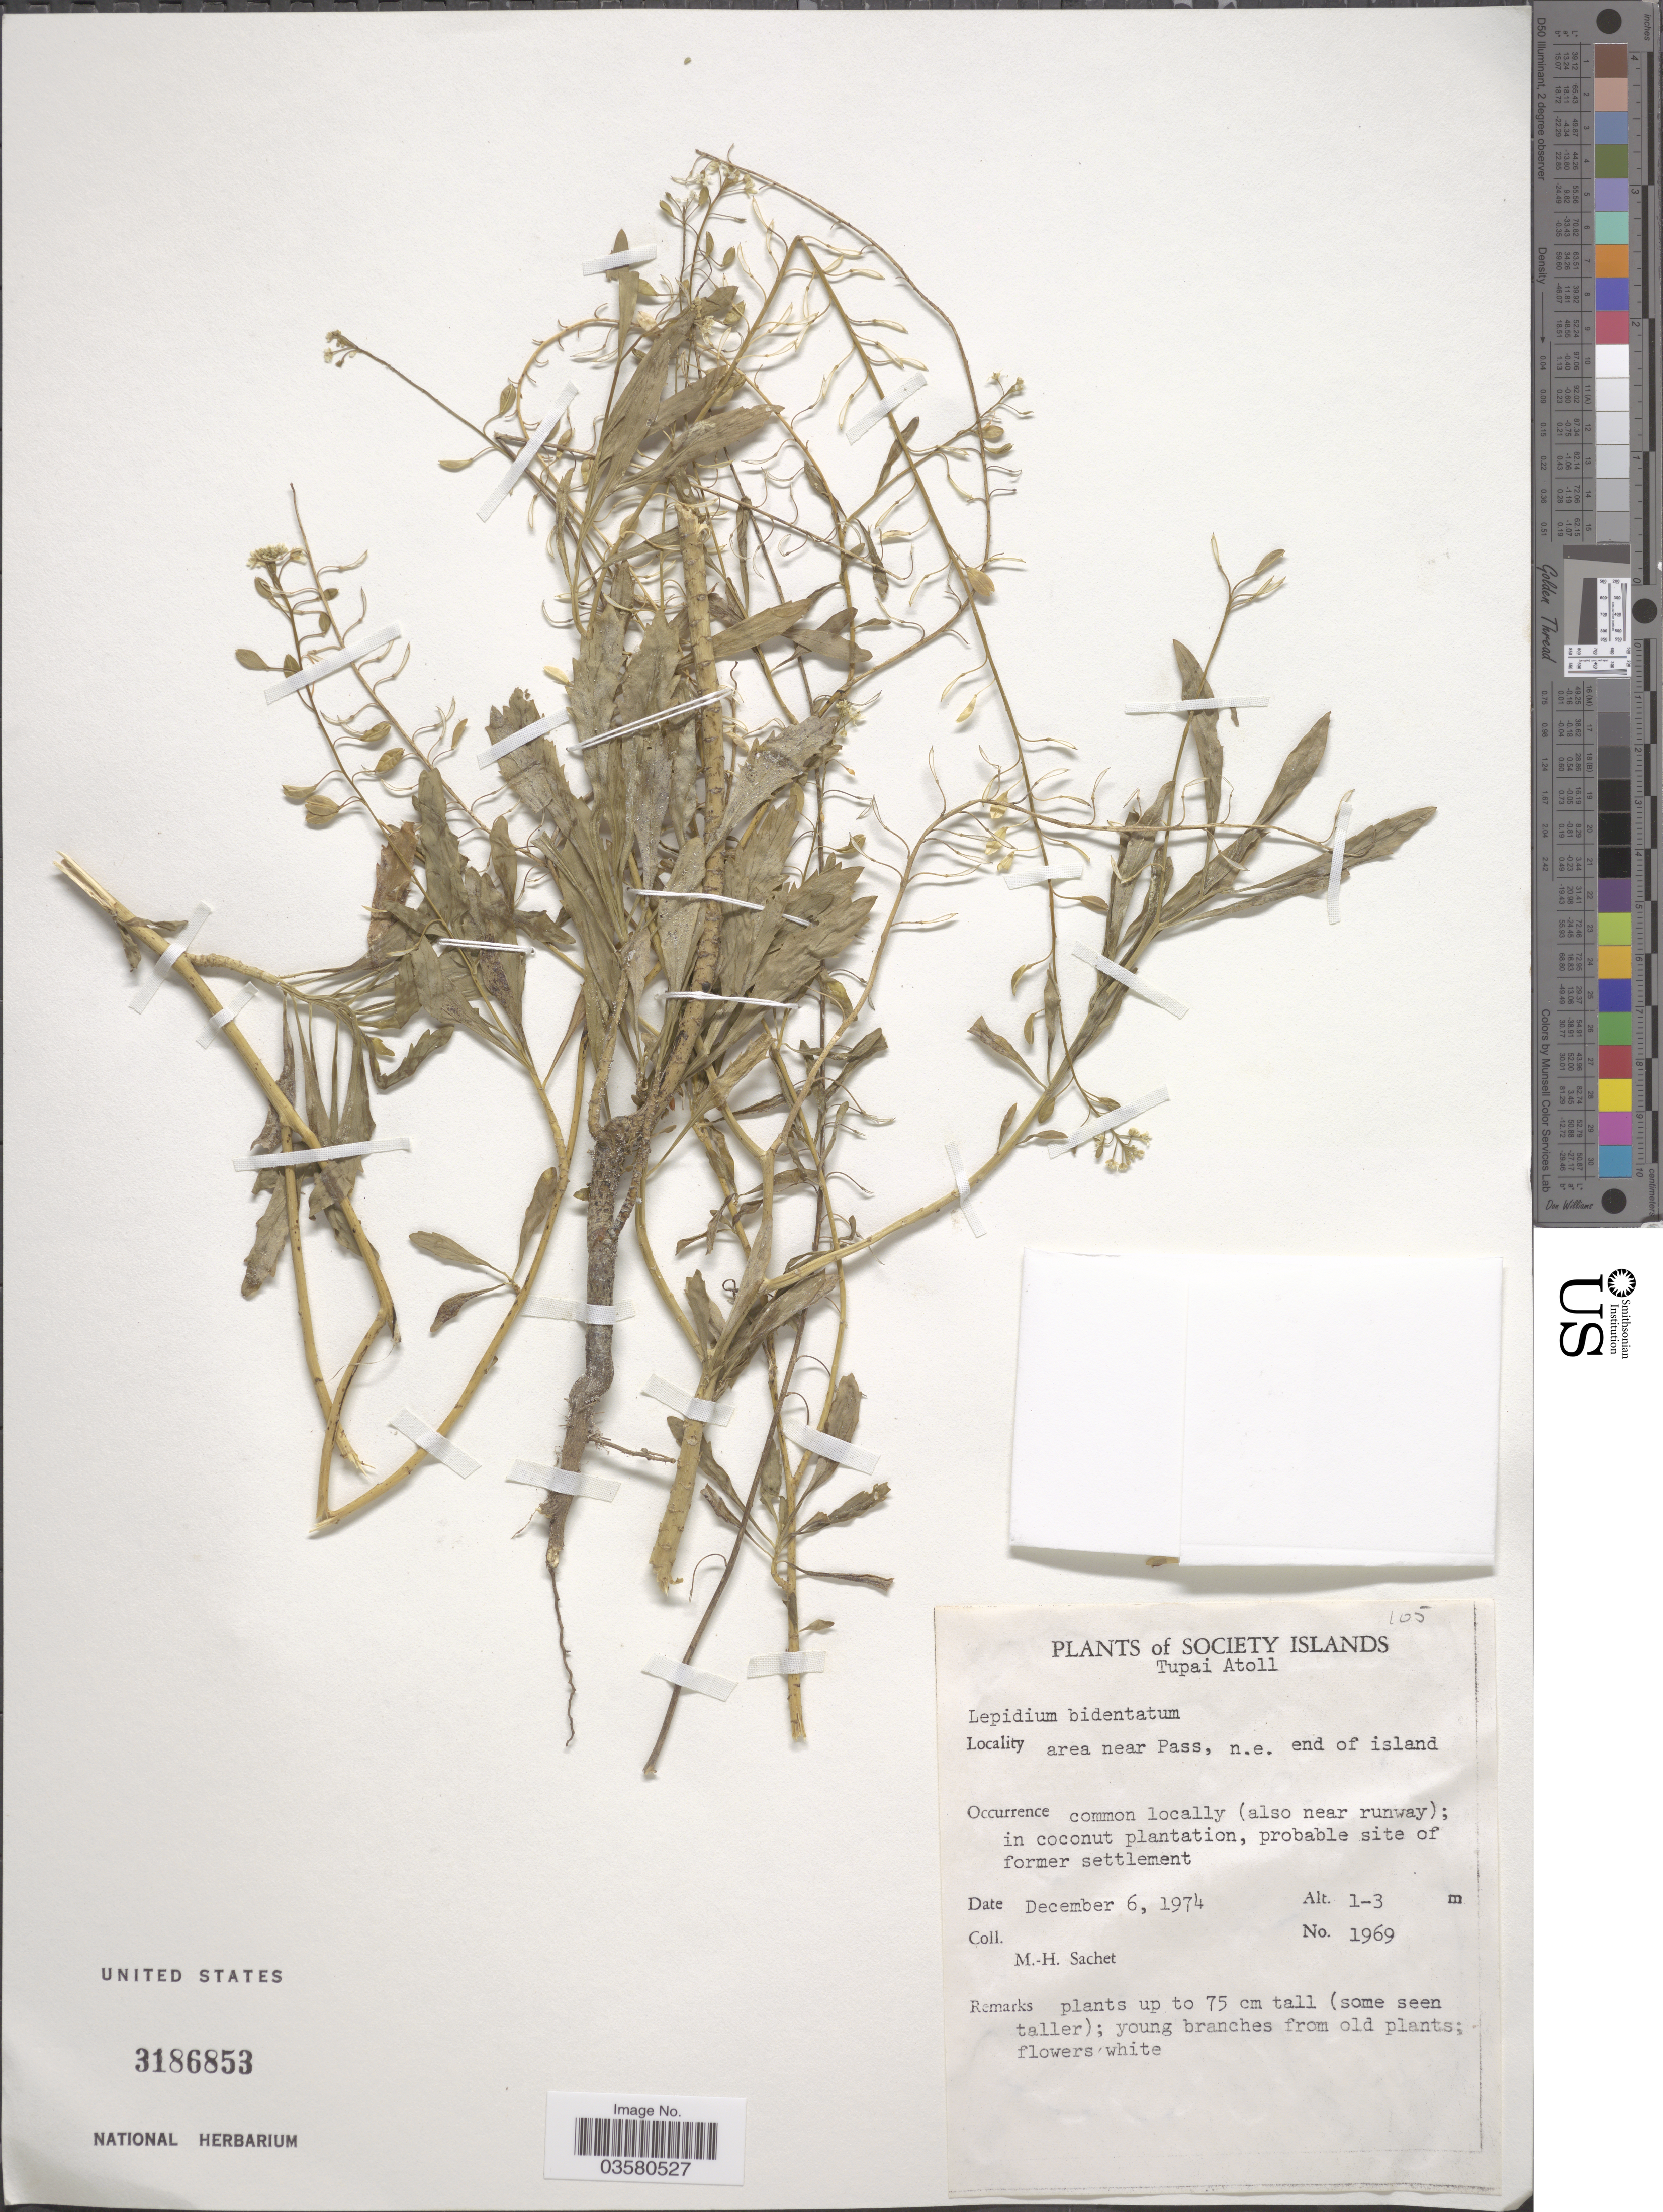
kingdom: Plantae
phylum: Tracheophyta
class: Magnoliopsida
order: Brassicales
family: Brassicaceae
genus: Lepidium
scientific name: Lepidium bidentatum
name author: Montin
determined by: Al-Shehbaz, I. A., (MO), Missouri Botanical Garden (UNITED STATES)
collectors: M.-H. Sachet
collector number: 1969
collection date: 1974-12-06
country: French Polynesia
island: Tupai Atoll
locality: Society Island. Tupai Atoll. Area near Pass, n.e. end of island.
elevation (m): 1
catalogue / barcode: US 3186853